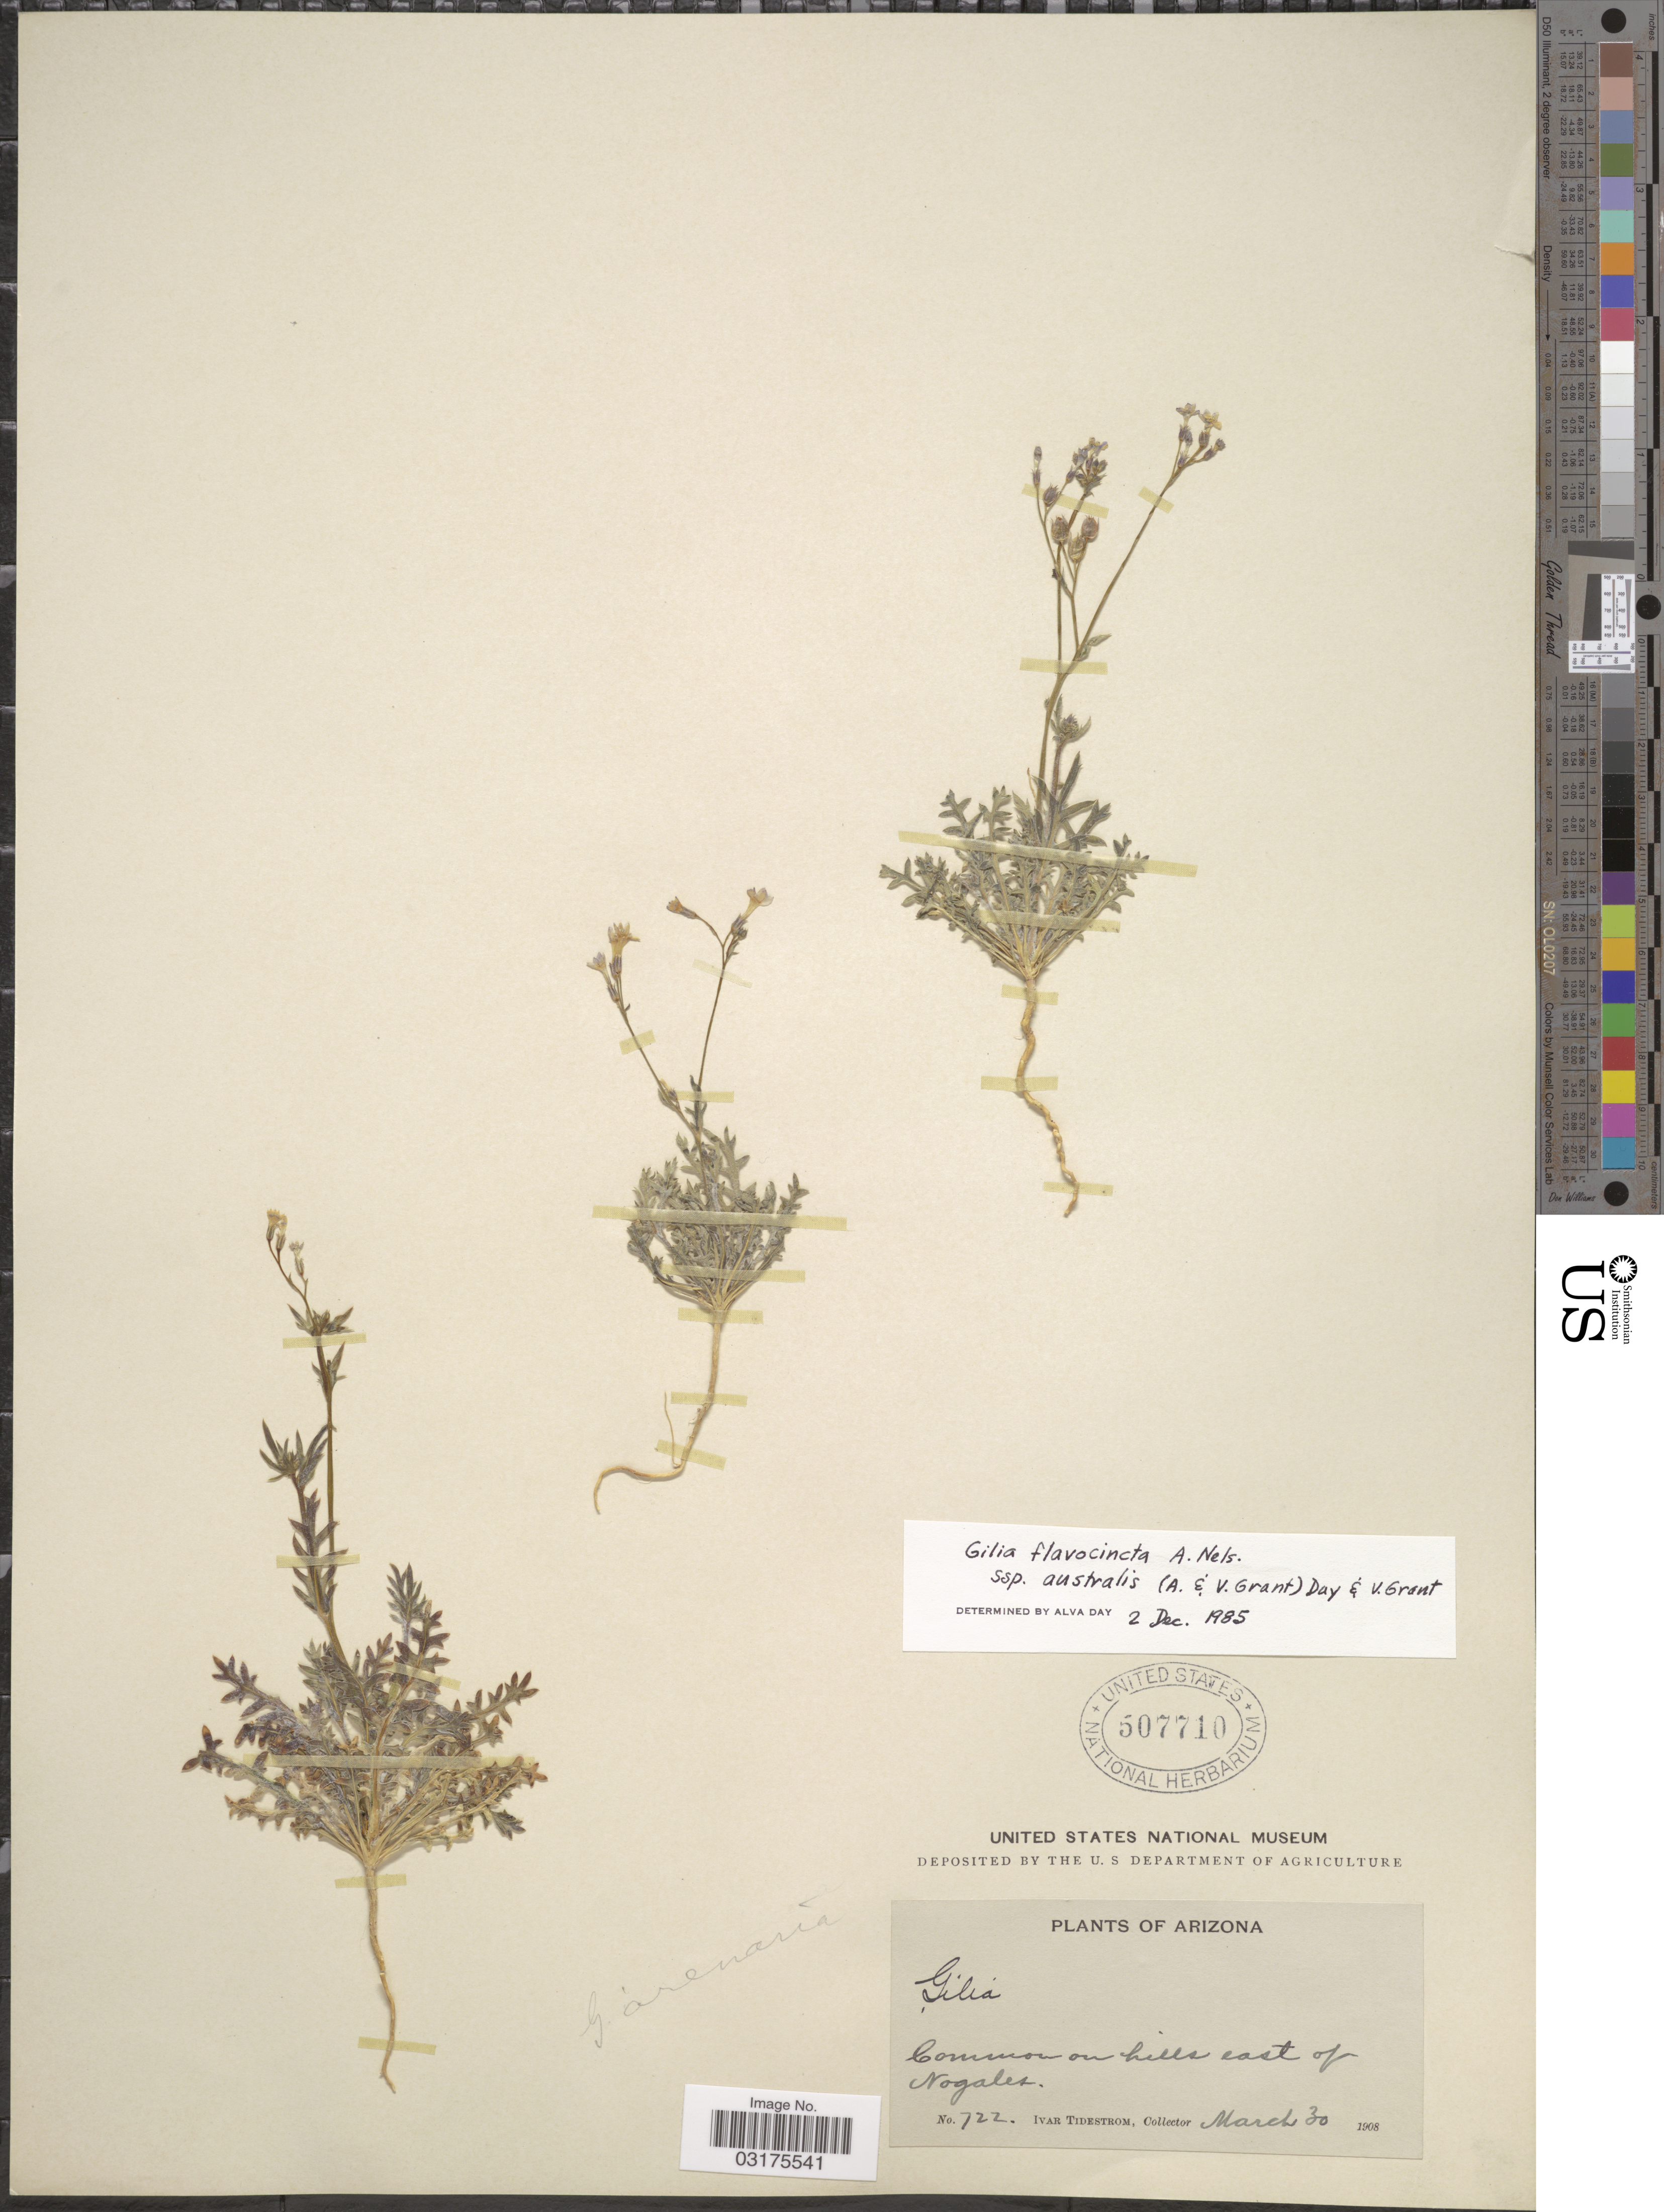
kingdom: Plantae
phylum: Tracheophyta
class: Magnoliopsida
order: Ericales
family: Polemoniaceae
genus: Gilia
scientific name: Gilia flavocincta subsp. australis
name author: A. Nelson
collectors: I. F. Tidestrom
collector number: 722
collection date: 1908-03-30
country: United States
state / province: Arizona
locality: Common on hills east of Nogales.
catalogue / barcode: US 507710